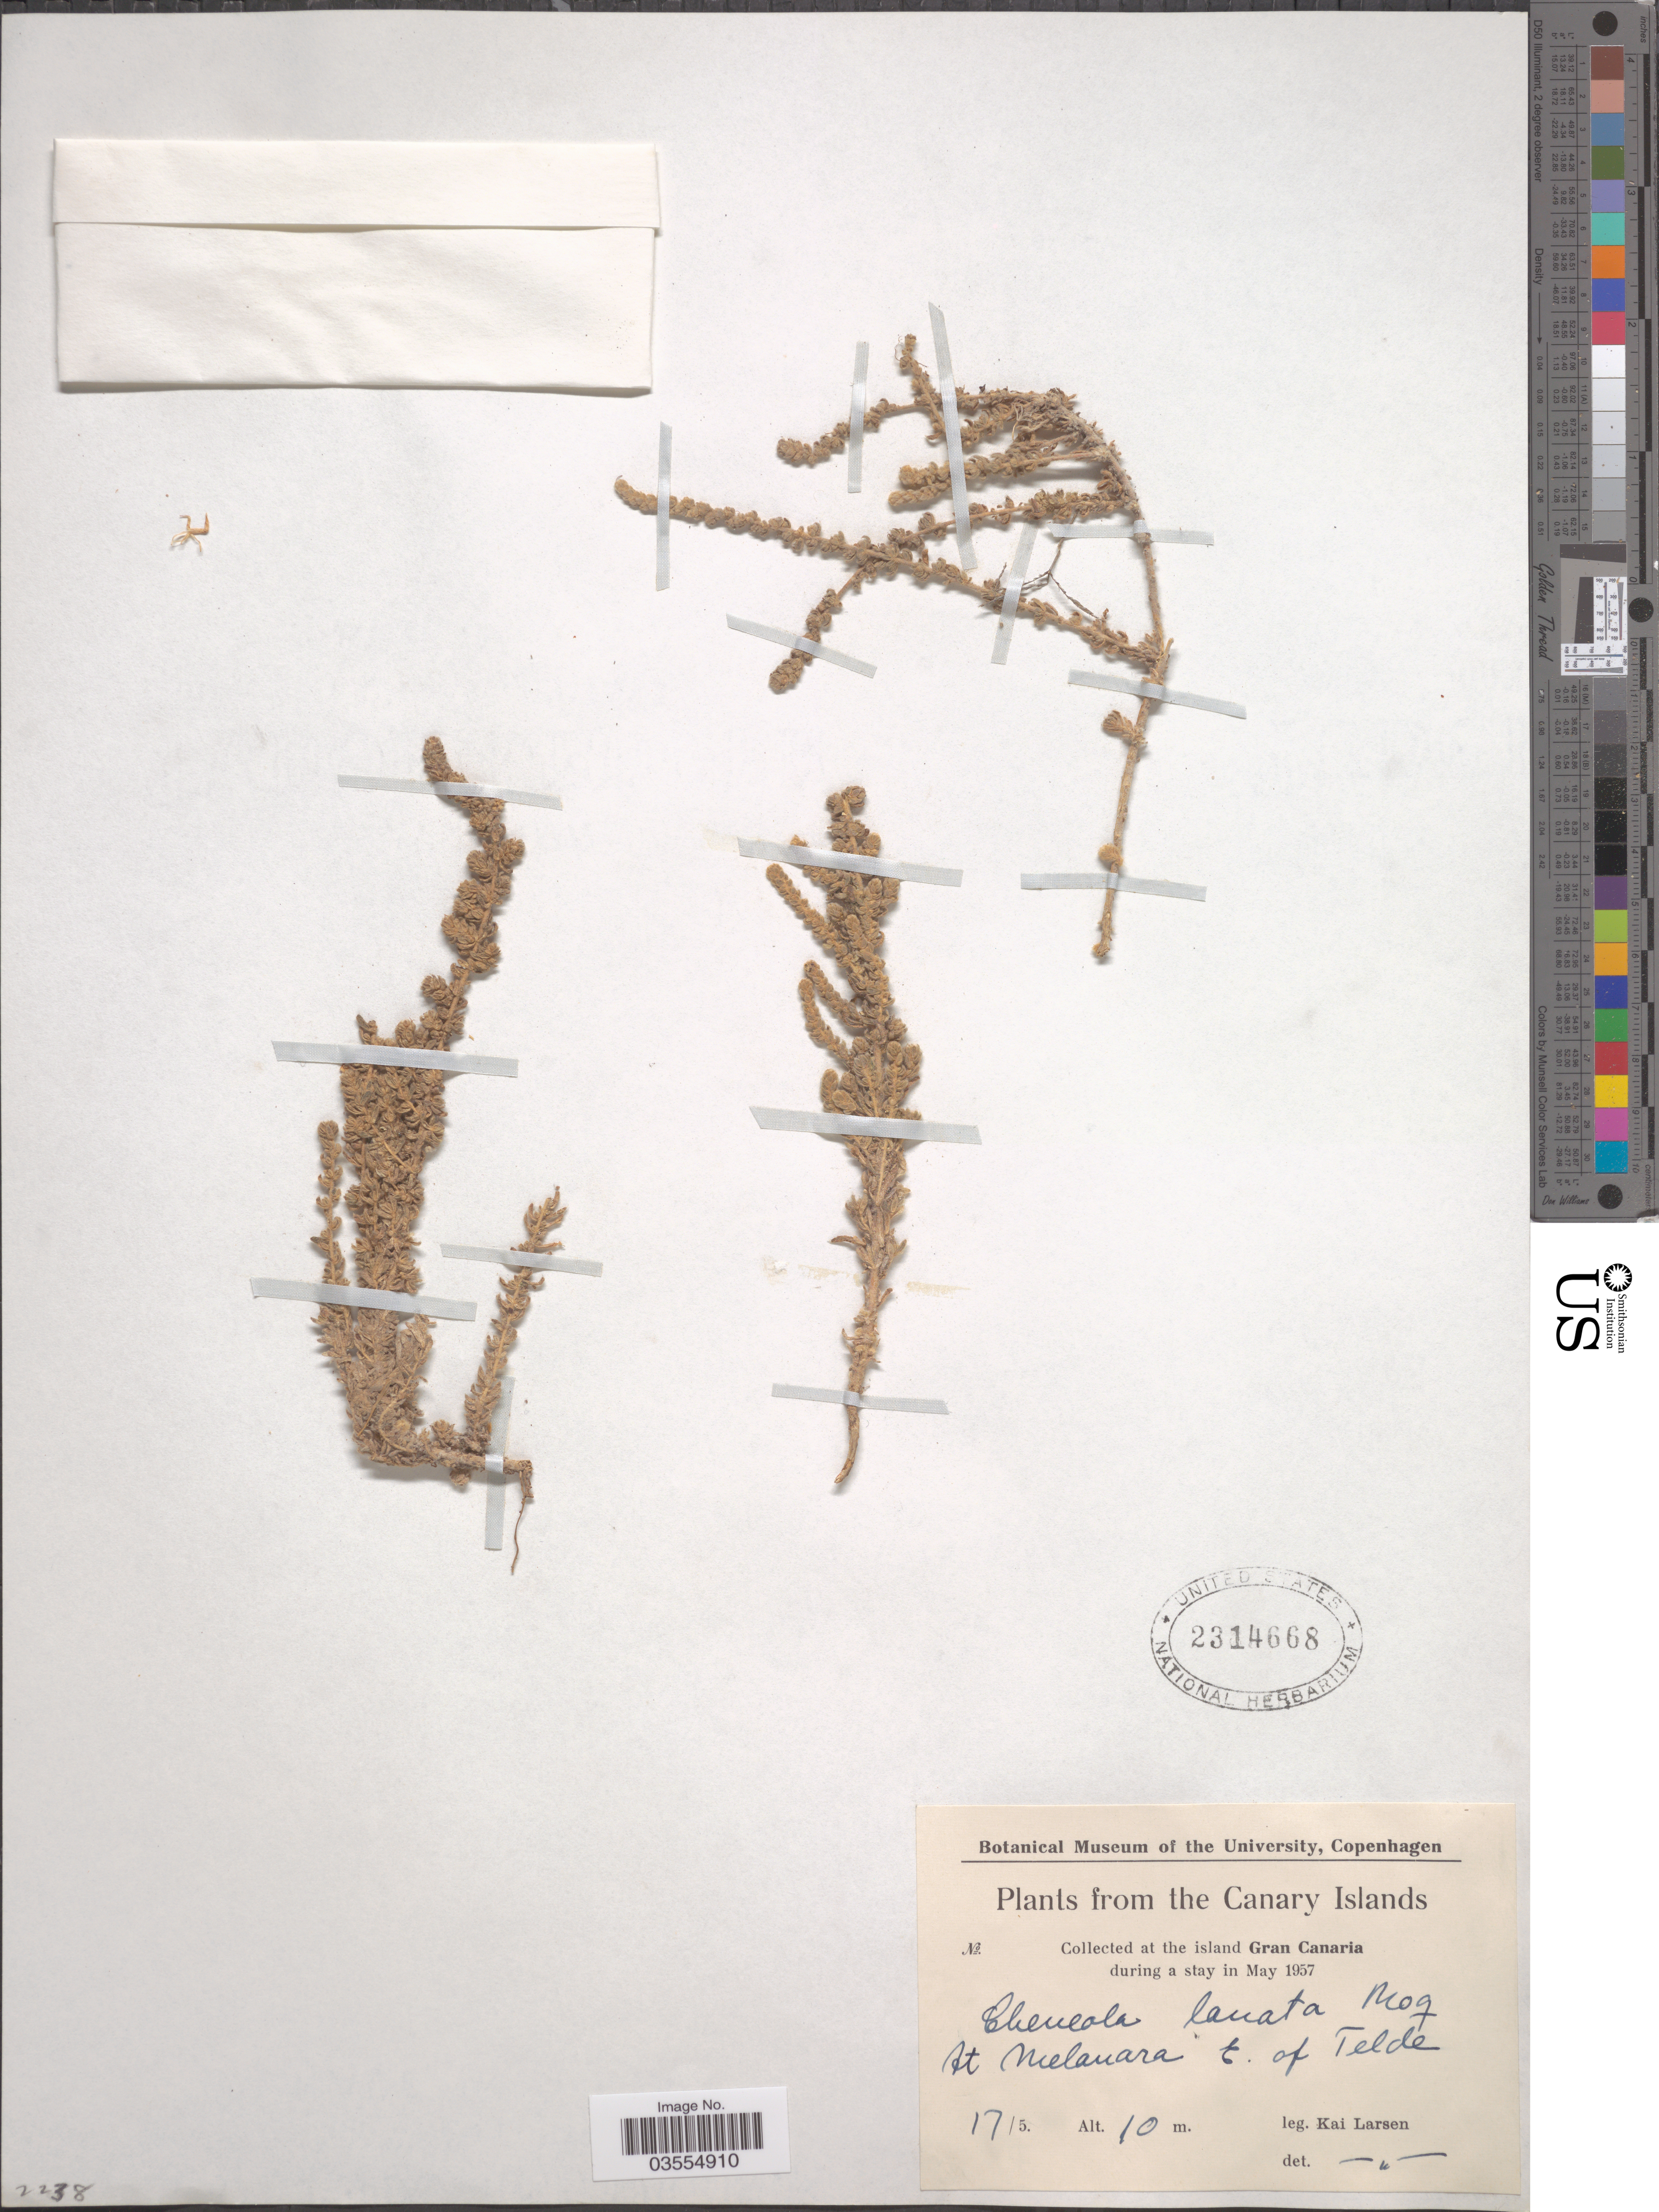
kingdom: Plantae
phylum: Tracheophyta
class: Magnoliopsida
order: Caryophyllales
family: Amaranthaceae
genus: Bassia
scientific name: Bassia tomentosa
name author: (Lowe) Maire & Weiller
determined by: Strong, Mark T., (BOT), Smithsonian Institution - National Museum of Natural History (UNITED STATES)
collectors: K. Larsen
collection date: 1957-05-17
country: Spain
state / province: Canarias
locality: The Canary Islands. At the island Gran Canaria. At Melanara, E. of Telde.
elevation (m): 10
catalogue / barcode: US 2314668